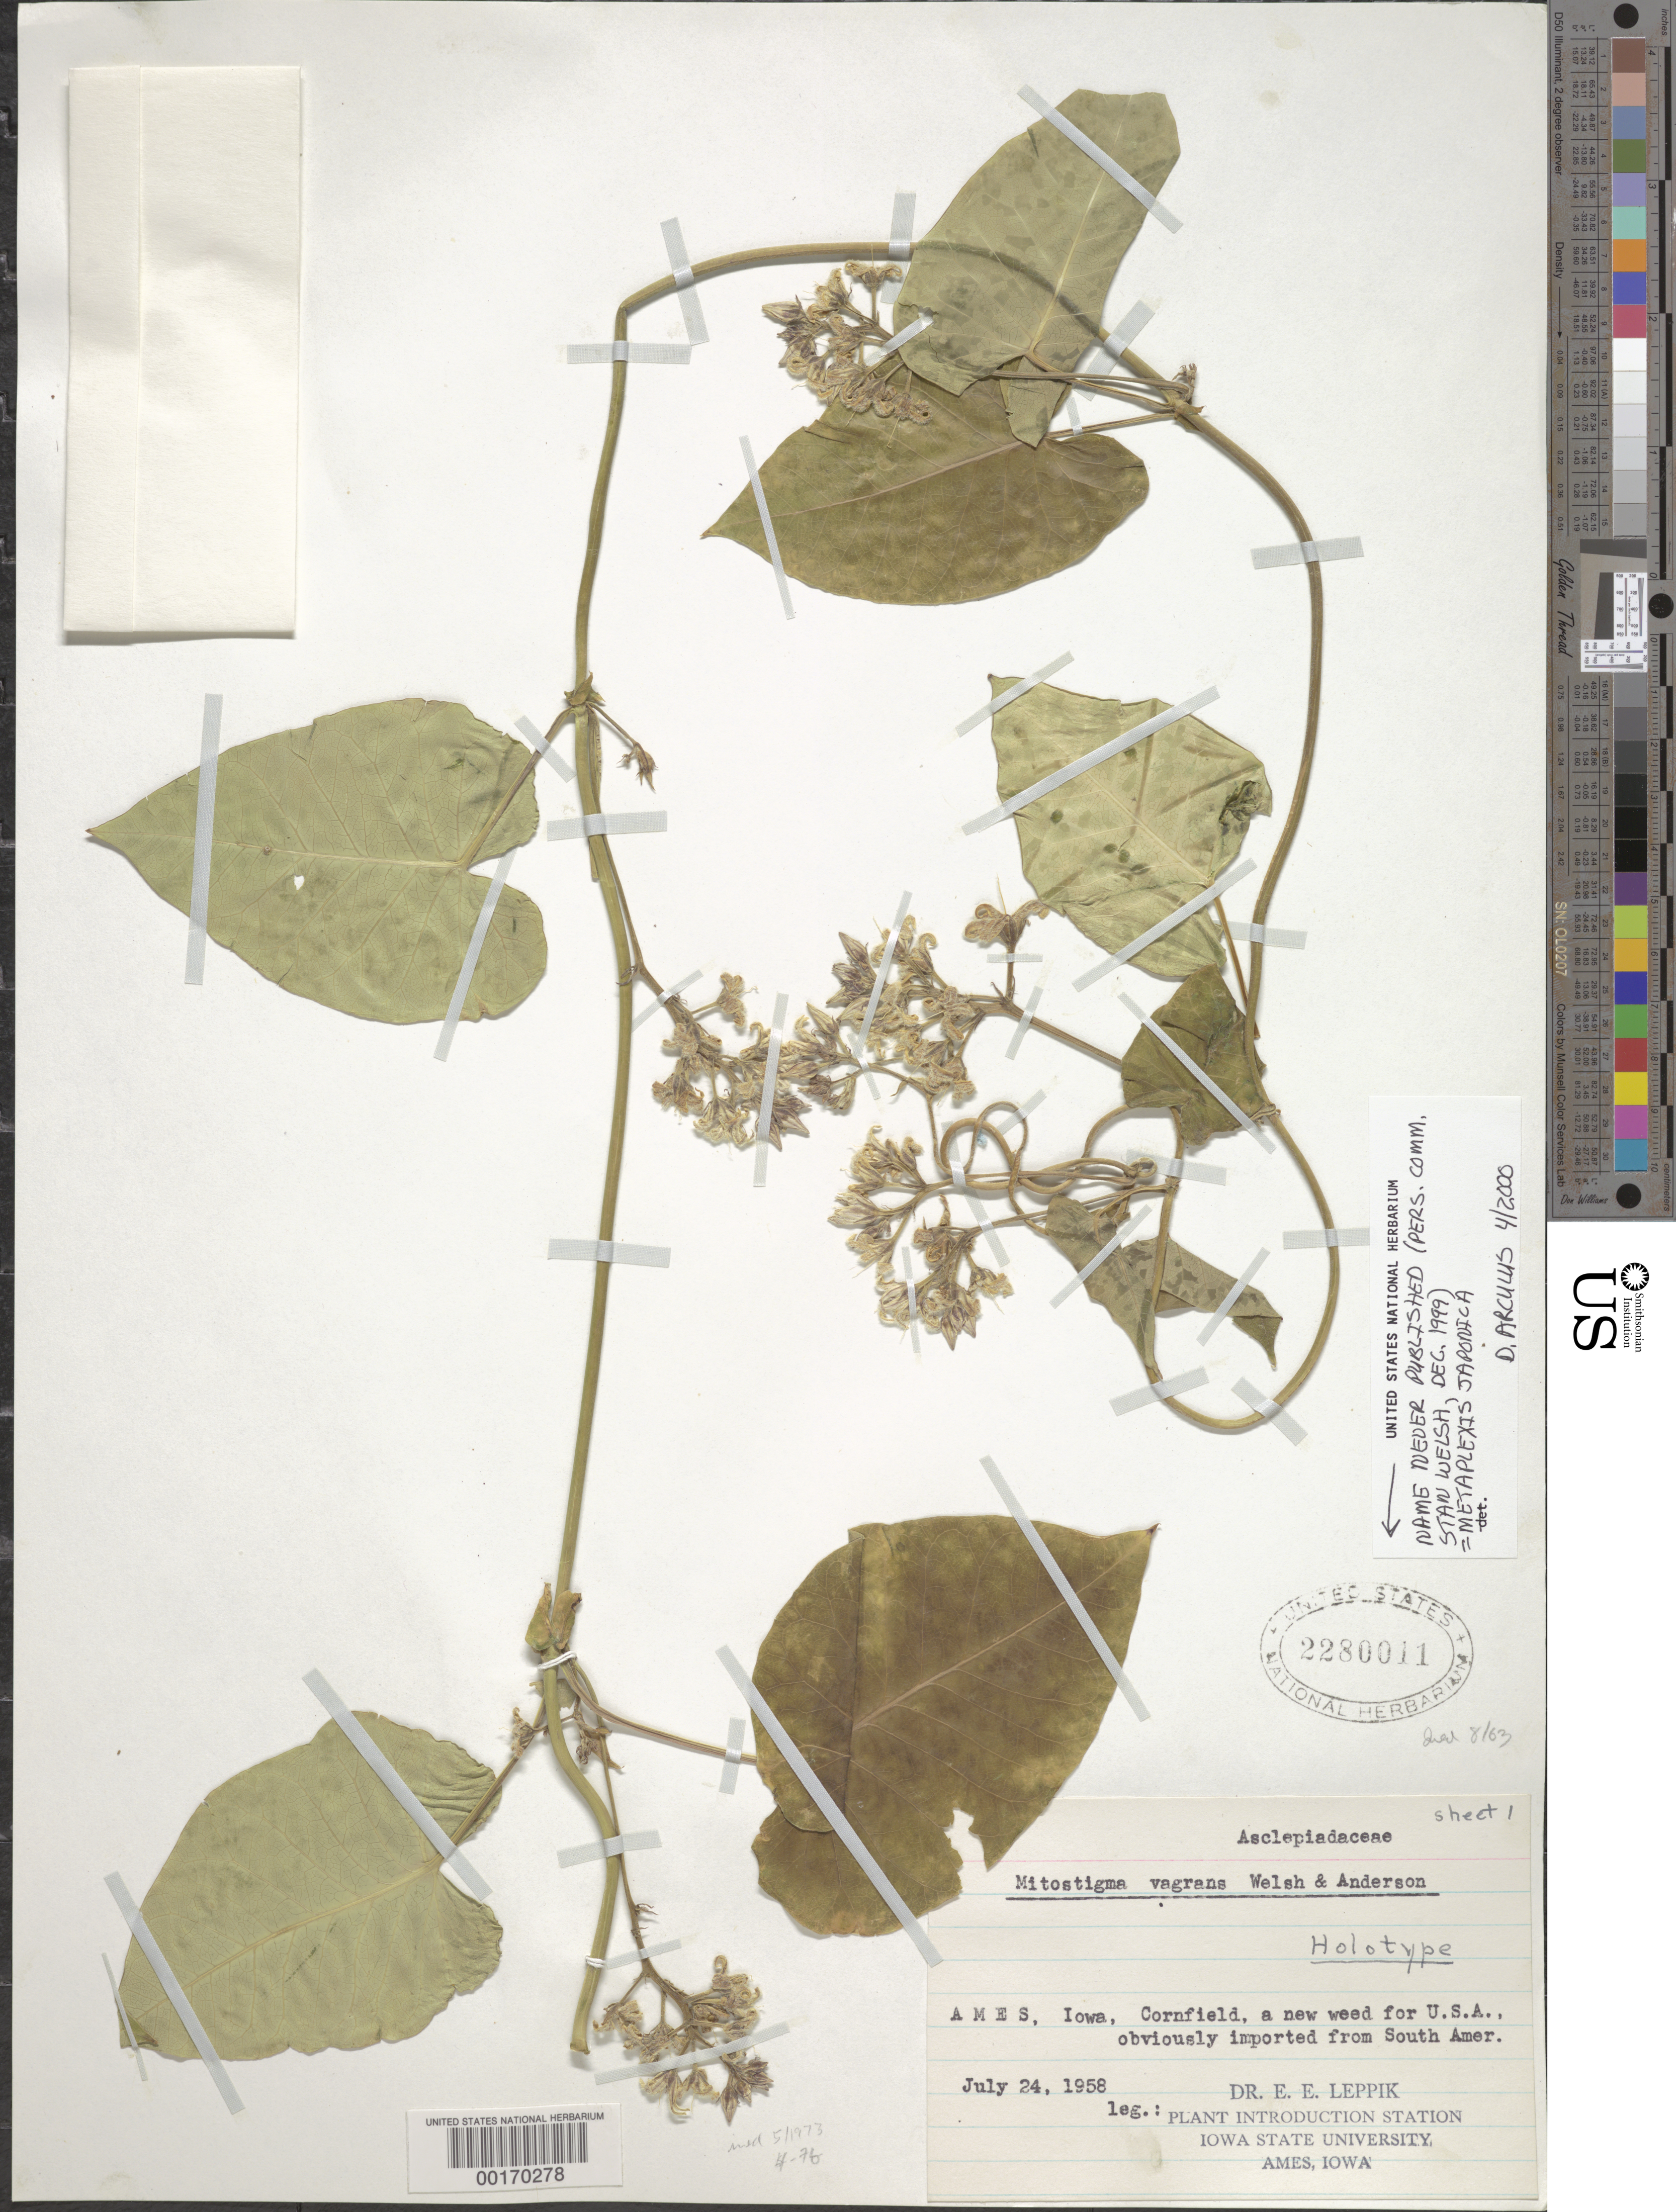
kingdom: Plantae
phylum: Tracheophyta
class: Magnoliopsida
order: Gentianales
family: Apocynaceae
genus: Metaplexis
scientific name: Metaplexis japonica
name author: (Thunb.) Makino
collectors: E. Leppik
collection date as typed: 24 Jul 1958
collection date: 1958-07-24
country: United States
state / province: Iowa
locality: Ames cornfield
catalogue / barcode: US 460006